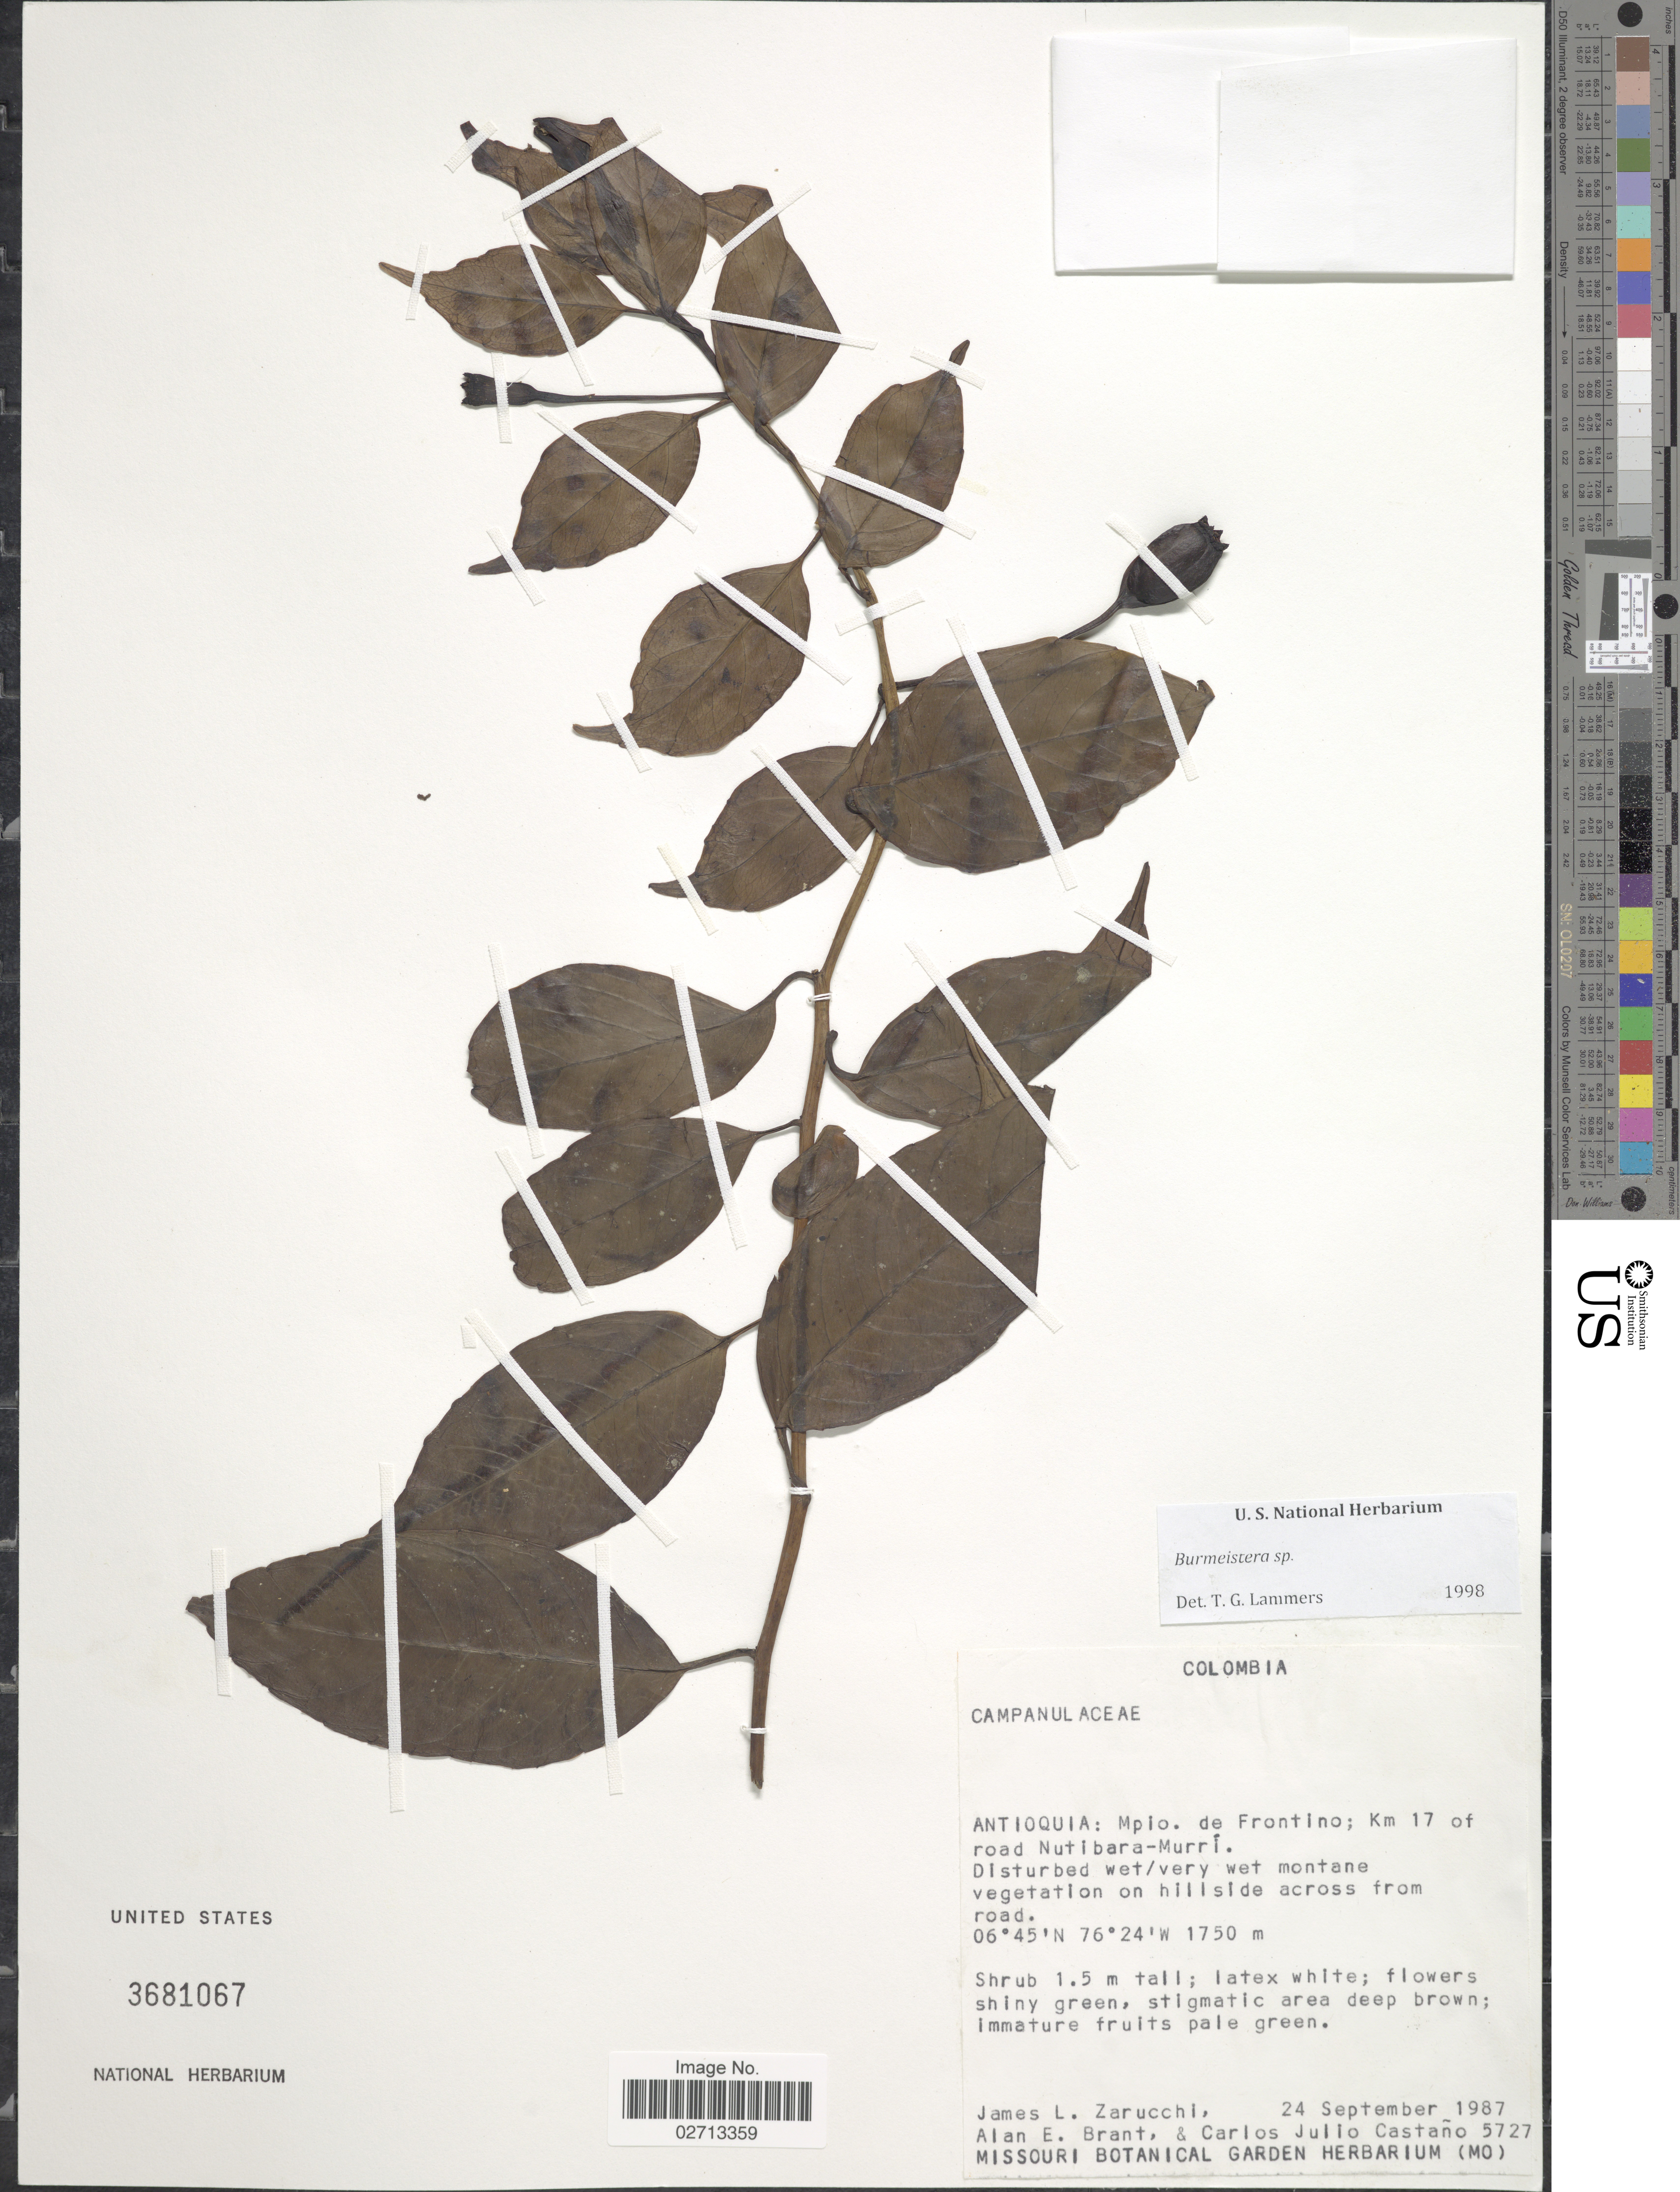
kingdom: Plantae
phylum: Tracheophyta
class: Magnoliopsida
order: Asterales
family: Campanulaceae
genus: Burmeistera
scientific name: Burmeistera sp.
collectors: J. L. Zarucchi, A. Brant & C. Castaño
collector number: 5727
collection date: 1987-09-24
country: Colombia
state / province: Antioquia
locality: Mpio. de Frontino; Km 17 of road Nutibara-Murrí.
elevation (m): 1750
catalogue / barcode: US 3681067